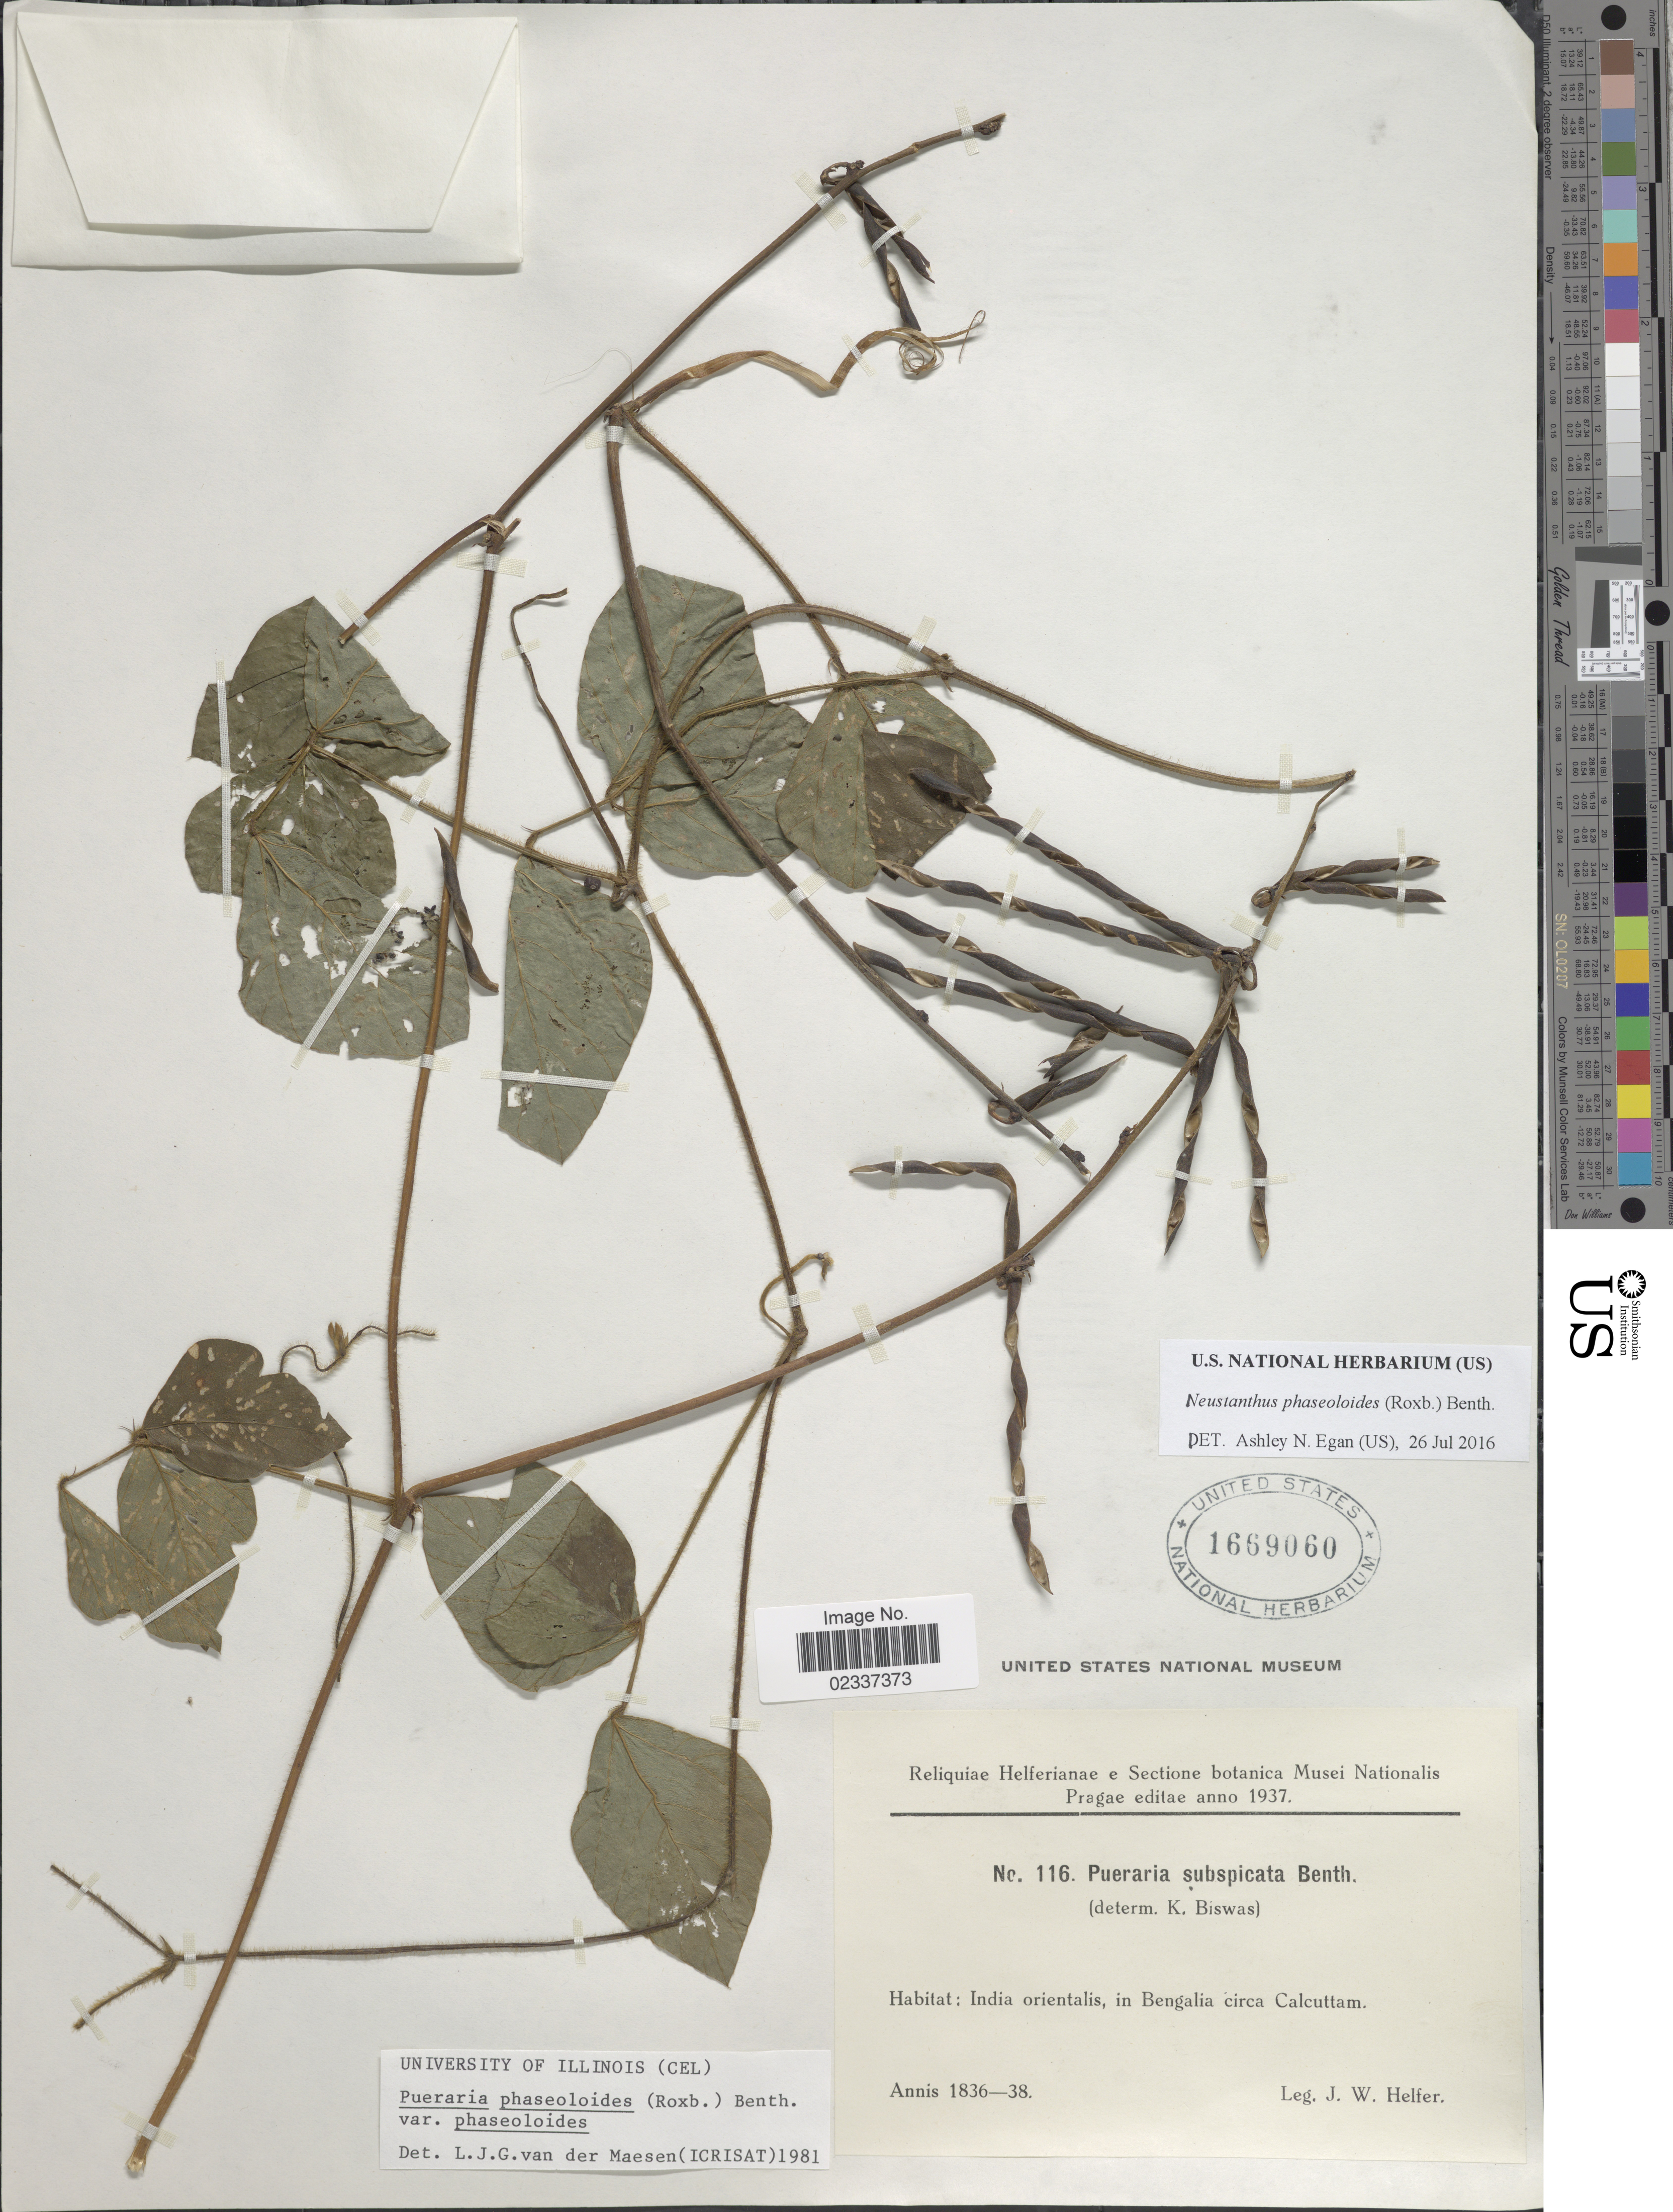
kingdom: Plantae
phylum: Tracheophyta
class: Magnoliopsida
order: Fabales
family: Fabaceae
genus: Neustanthus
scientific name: Neustanthus phaseoloides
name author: (Roxb.) Benth.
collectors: J. W. Helfer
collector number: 116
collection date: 1836/1838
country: India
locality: India orientalis, in Bengalia circa Calcuttam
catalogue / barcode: US 1669060